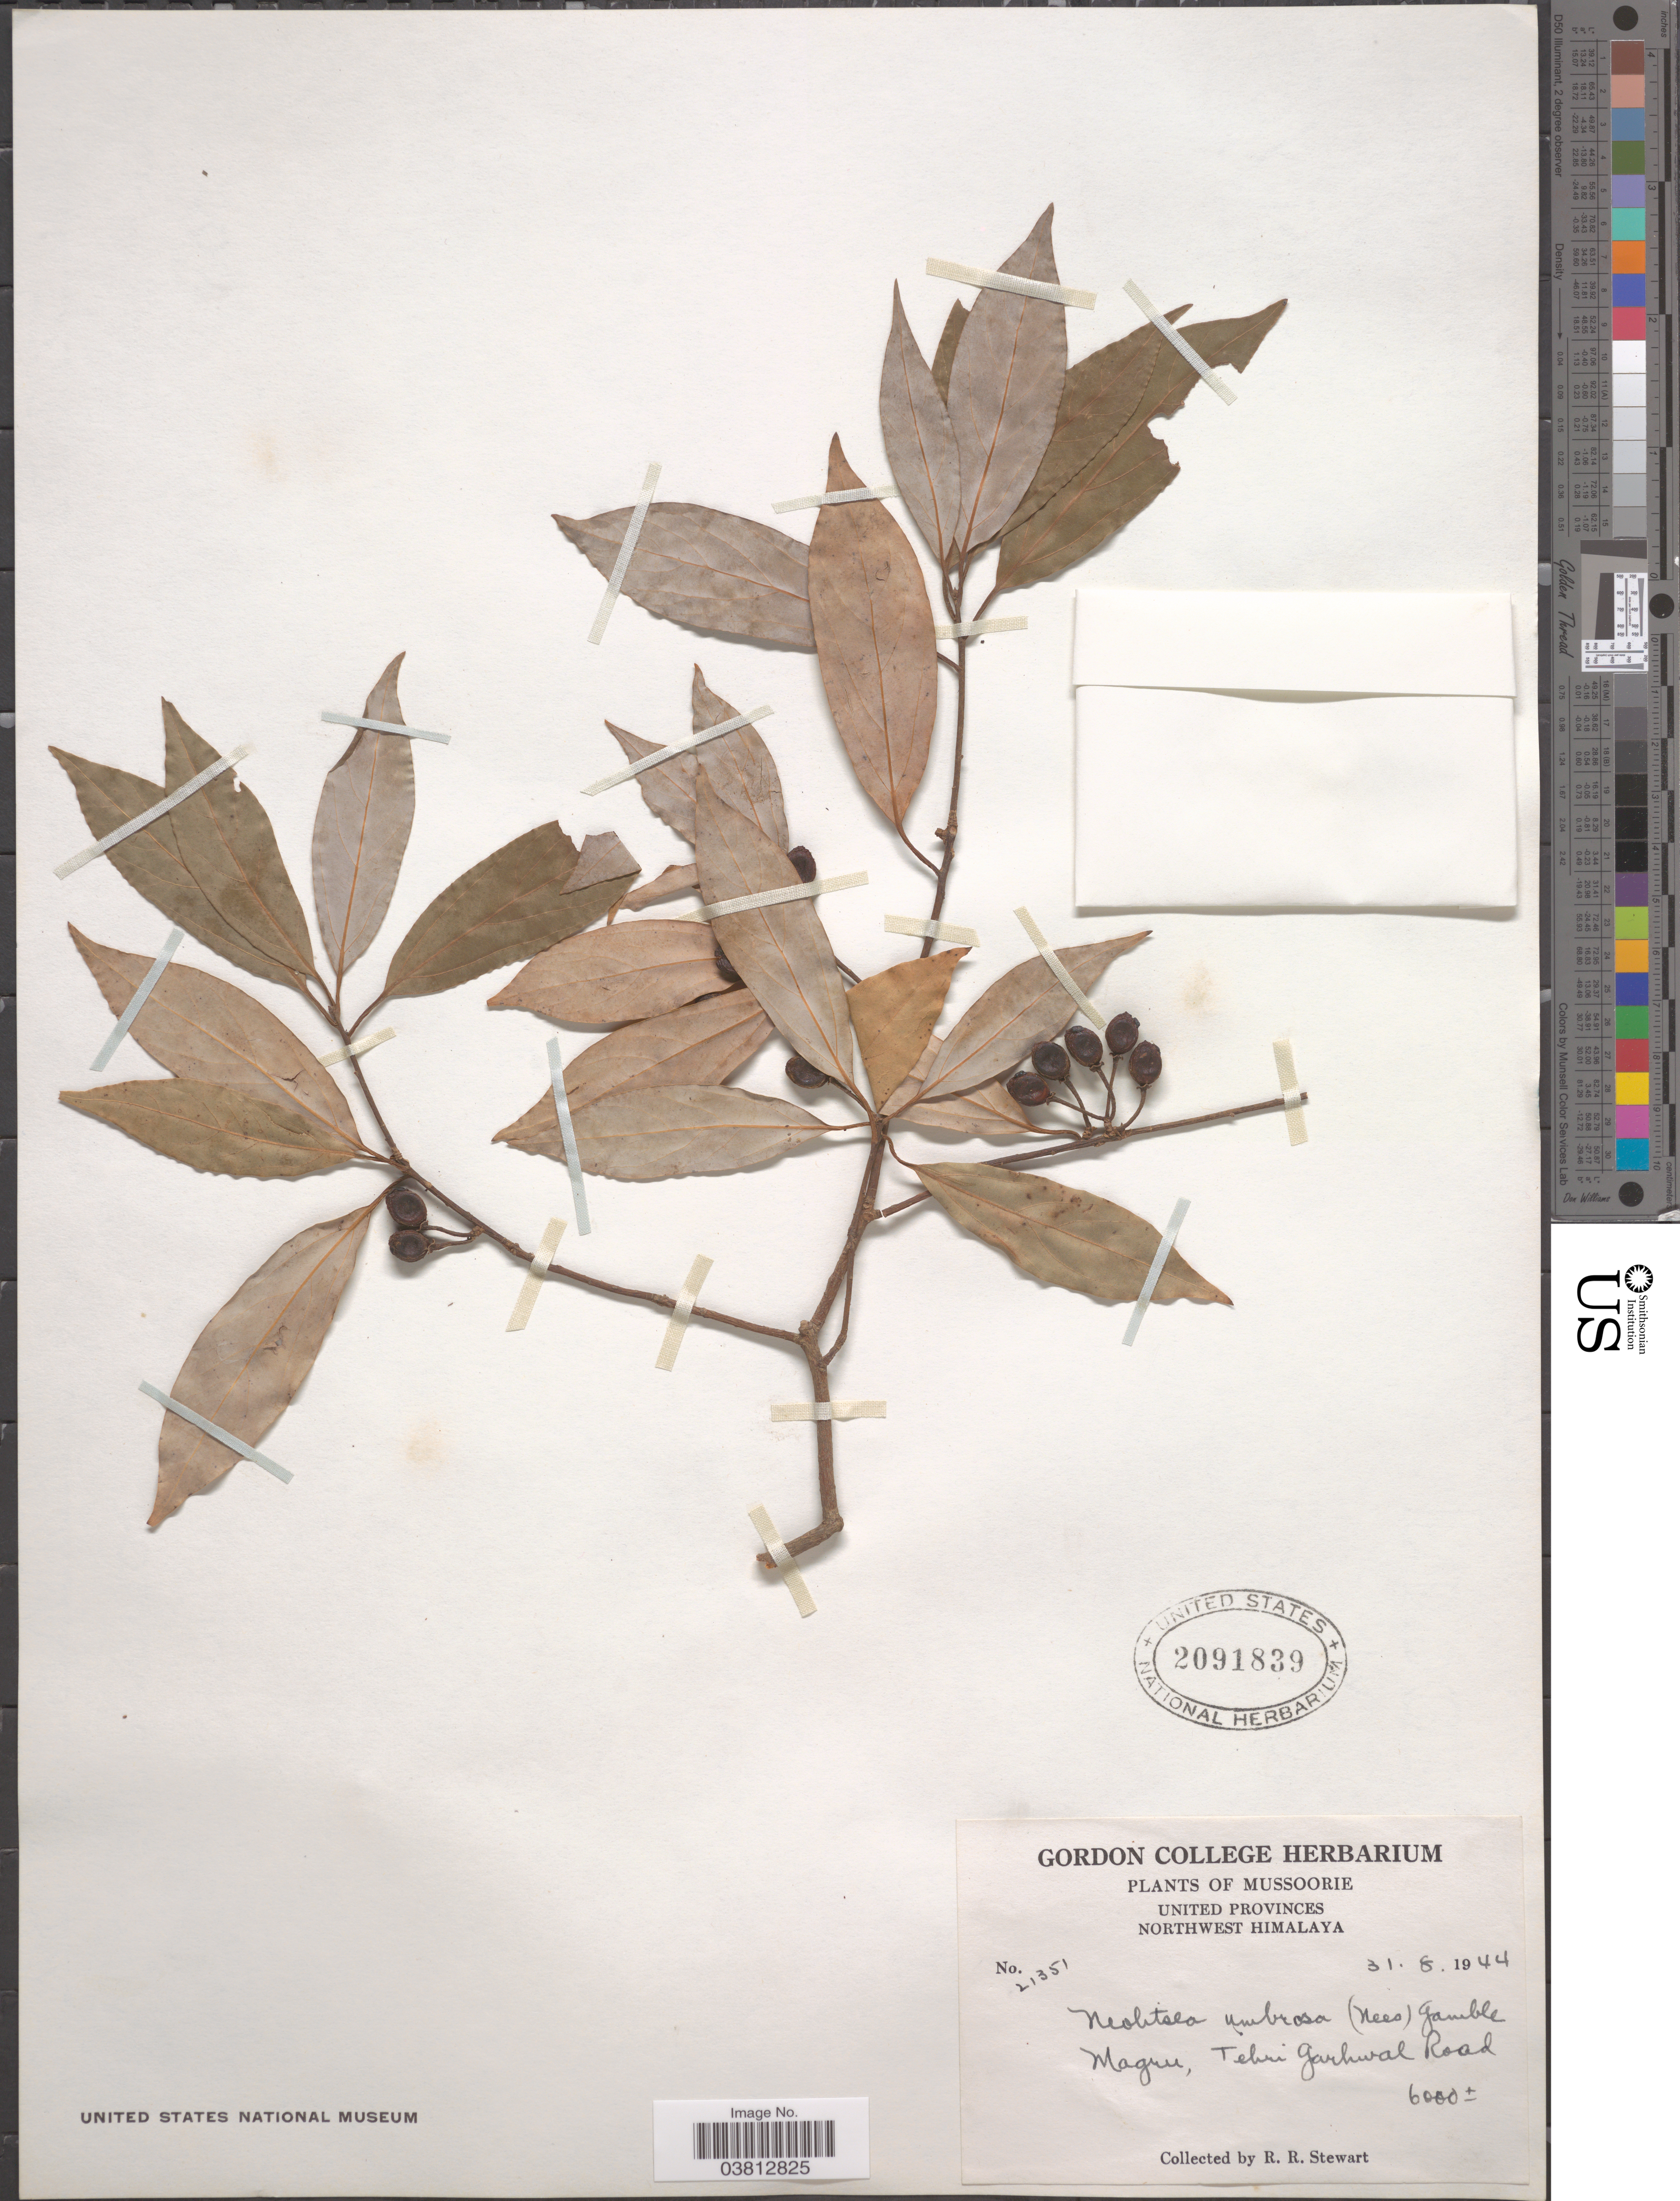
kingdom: Plantae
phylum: Tracheophyta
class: Magnoliopsida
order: Laurales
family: Lauraceae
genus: Neolitsea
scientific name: Neolitsea umbrosa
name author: (Nees) Gamble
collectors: R. Stewart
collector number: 21351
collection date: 1944-08-31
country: India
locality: Mussoorie. United Provinces. Northwest Himalaya. Magru, Tehri Garhwal Road.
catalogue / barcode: US 2091839